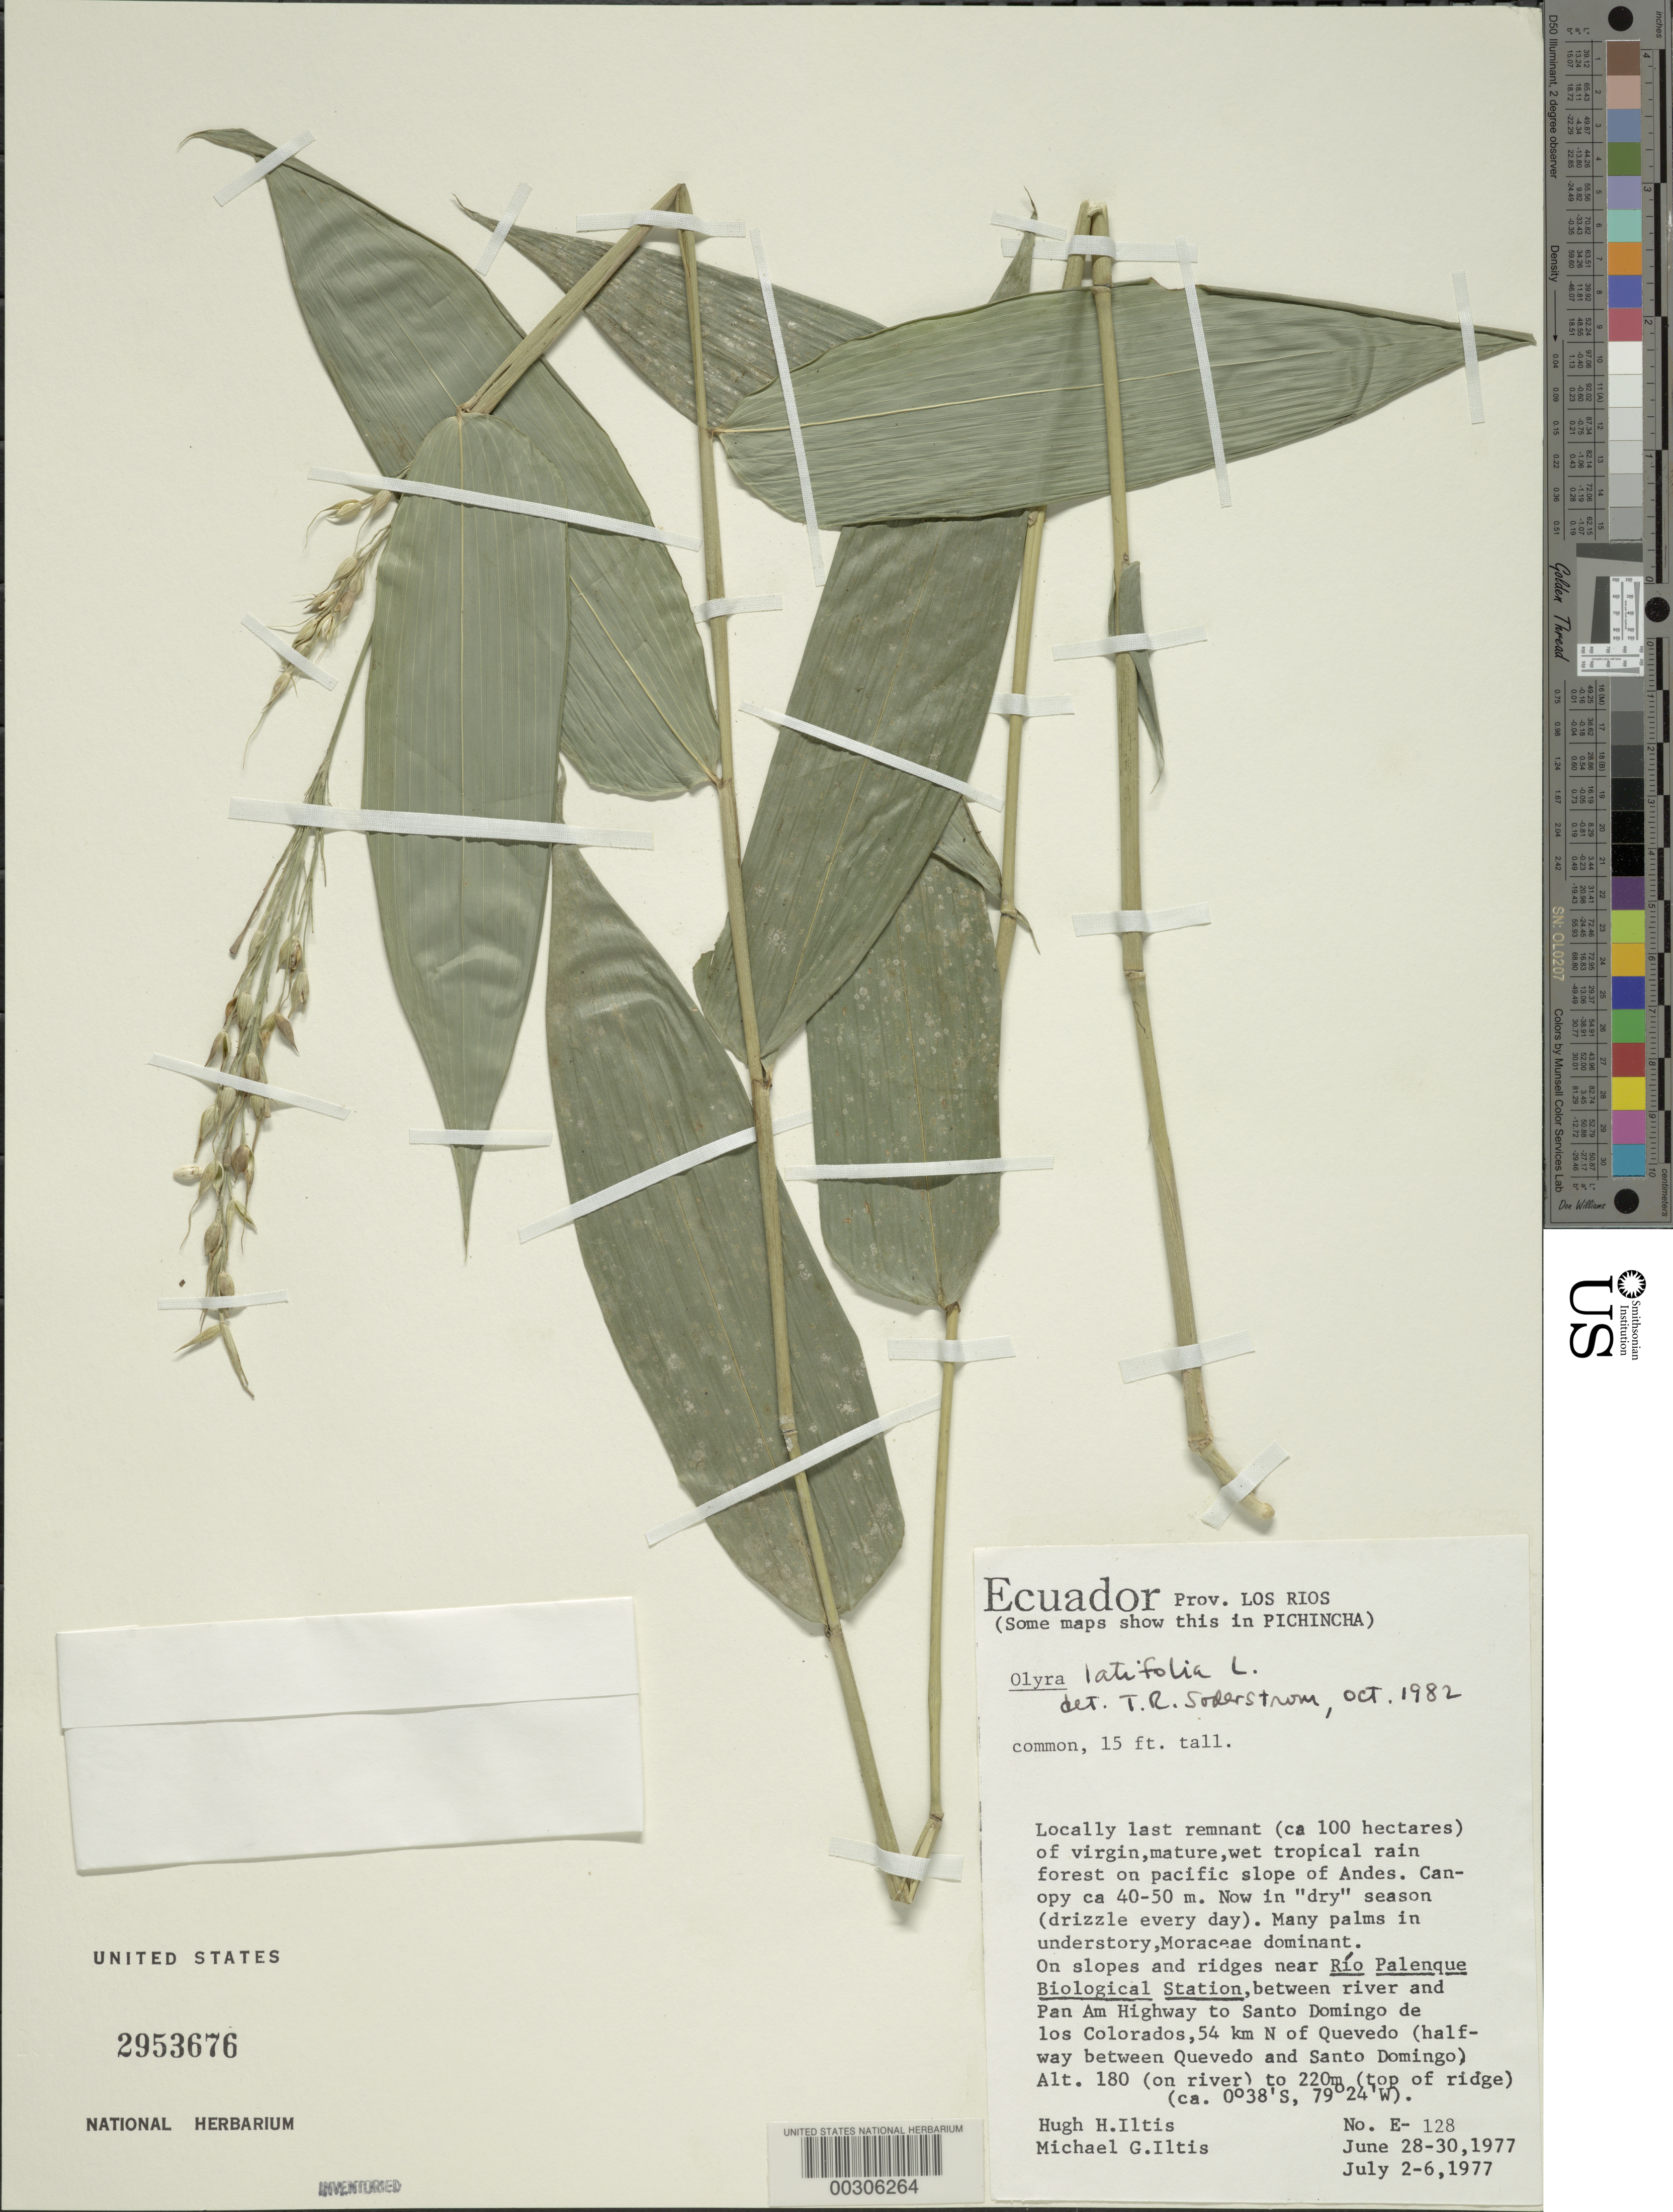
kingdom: Plantae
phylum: Tracheophyta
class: Liliopsida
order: Poales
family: Poaceae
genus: Olyra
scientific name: Olyra latifolia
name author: L.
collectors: H. H. Iltis & M. G. Iltis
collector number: E-128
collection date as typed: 28 Jun 1977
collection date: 1977-06-28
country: Ecuador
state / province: Los Ríos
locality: Rio palenque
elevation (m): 180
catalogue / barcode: US 2953676